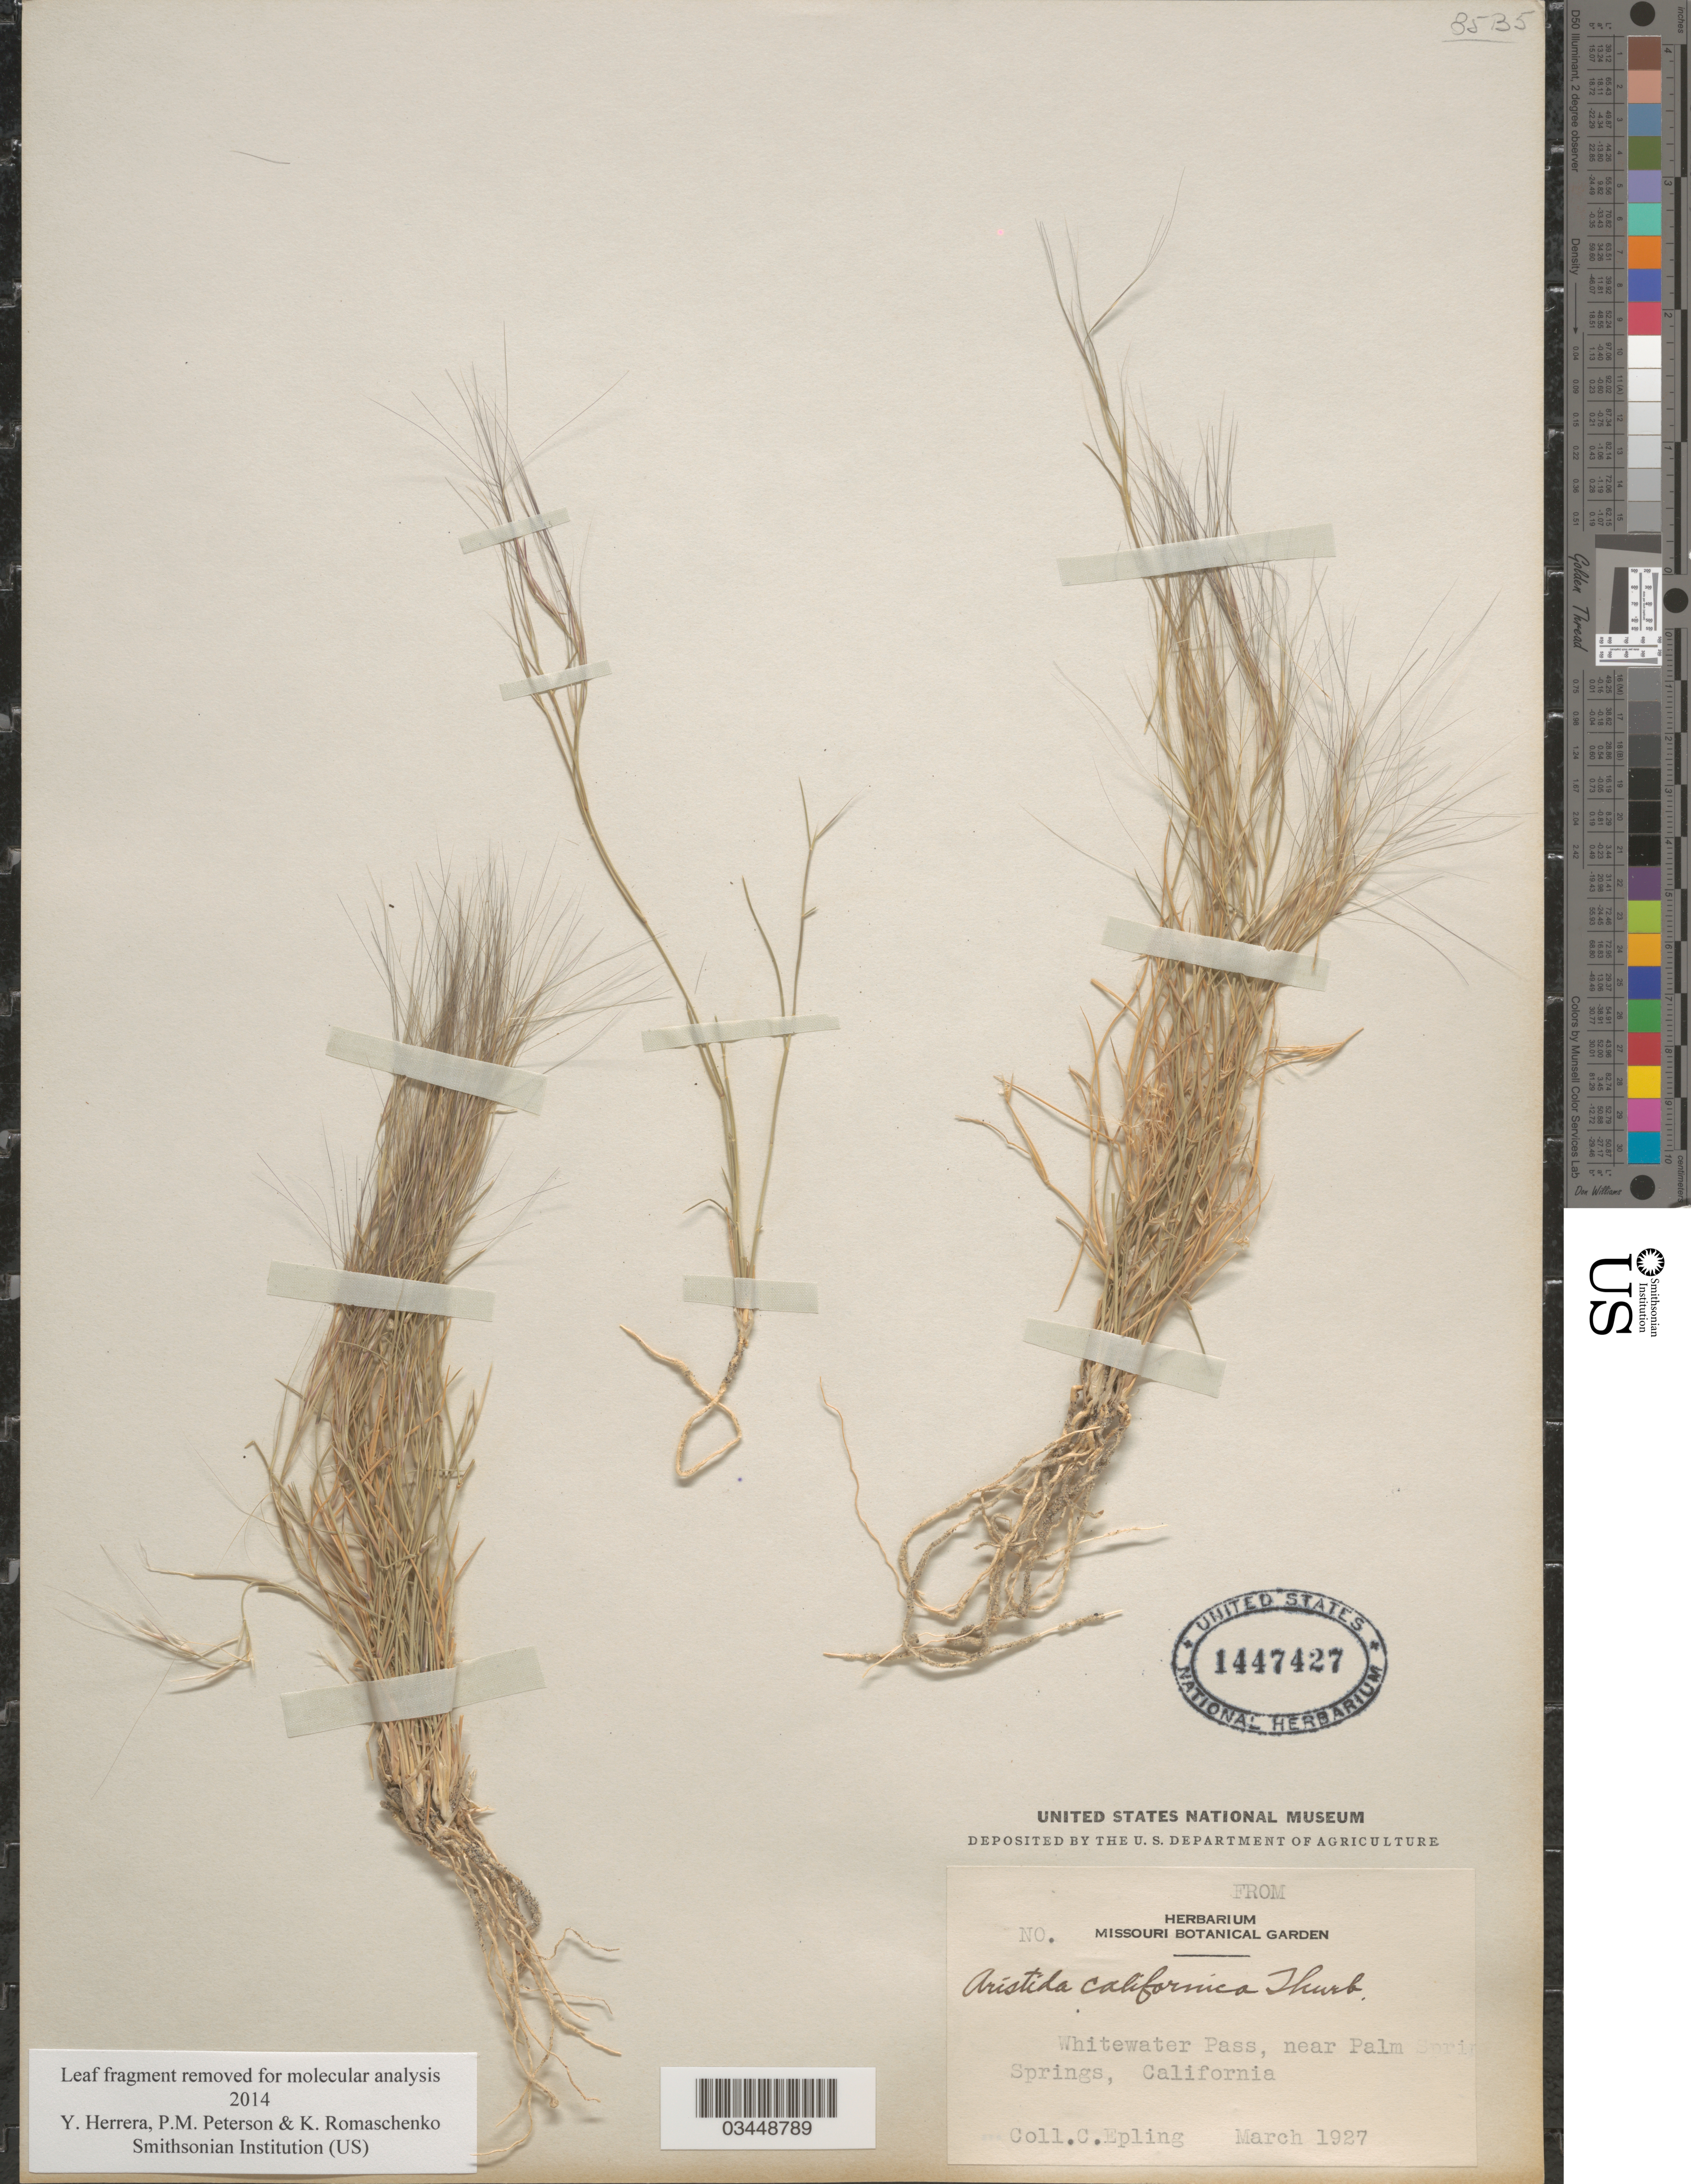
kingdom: Plantae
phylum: Tracheophyta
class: Liliopsida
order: Poales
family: Poaceae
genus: Aristida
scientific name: Aristida californica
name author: Thurb.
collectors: C. C. Epling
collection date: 1927-03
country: United States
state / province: California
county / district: Riverside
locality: Whitewater Pass, near Palm Springs.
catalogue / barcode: US 1447427